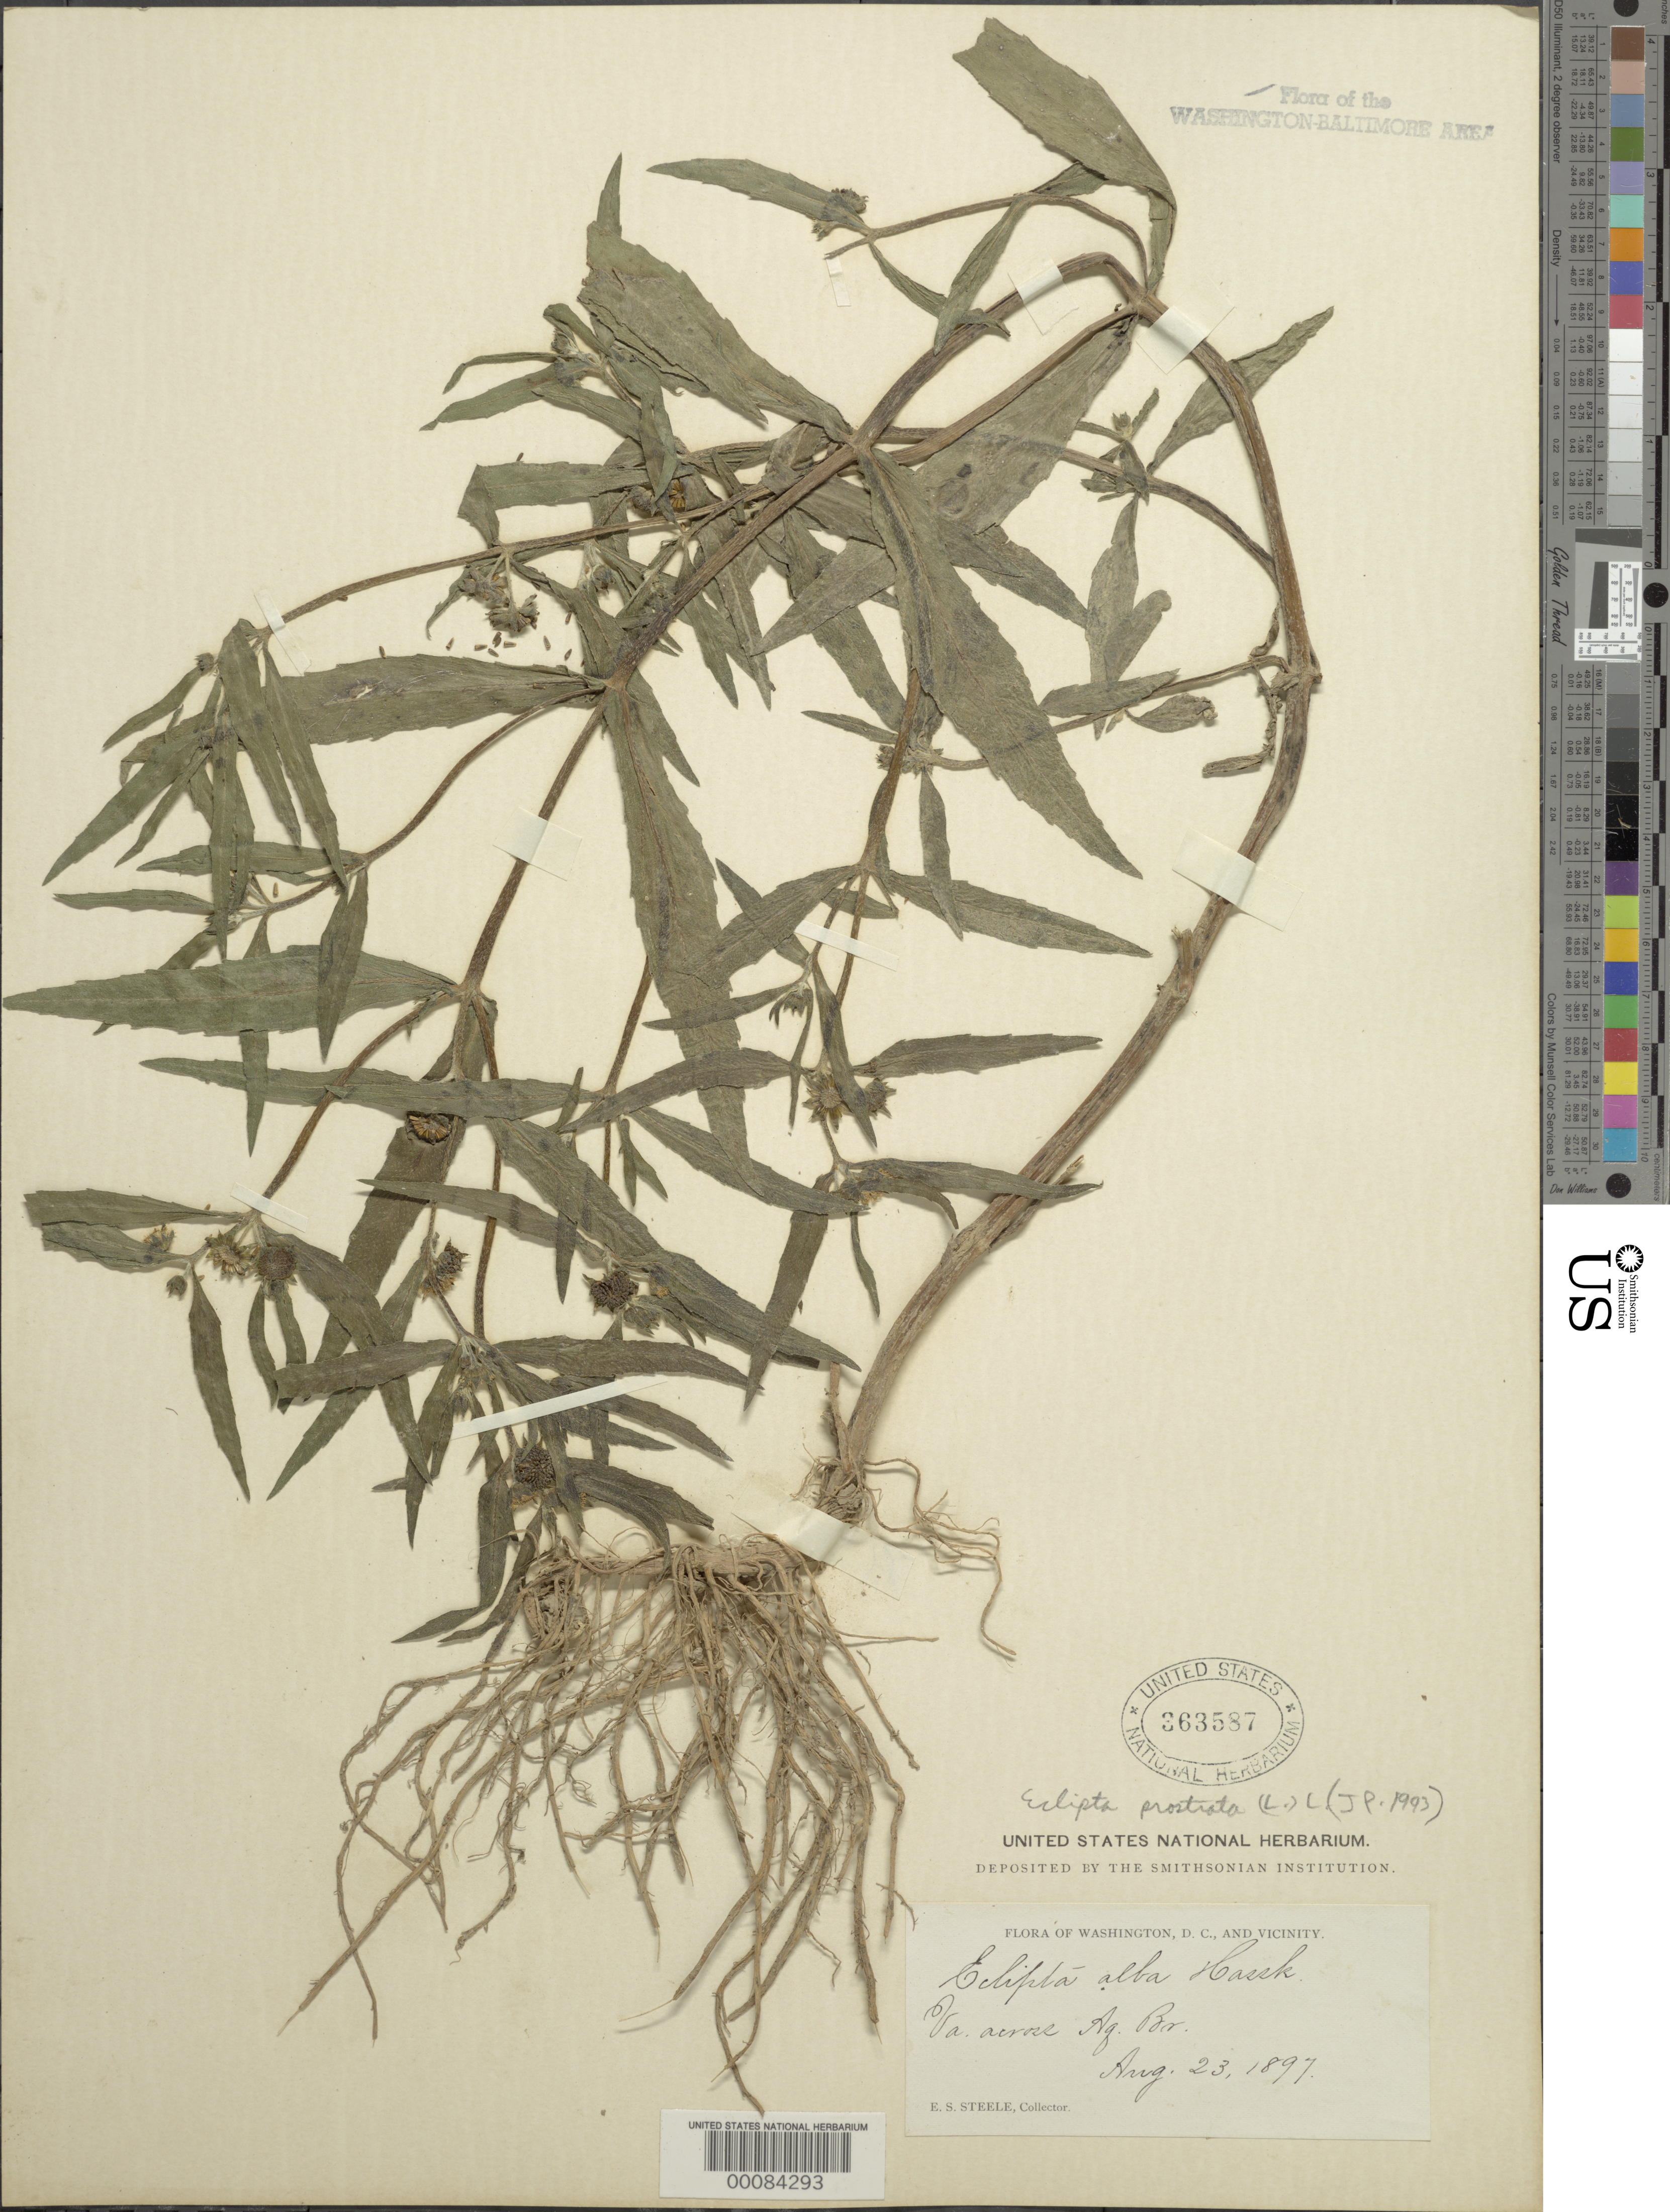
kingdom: Plantae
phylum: Tracheophyta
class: Magnoliopsida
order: Asterales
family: Asteraceae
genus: Eclipta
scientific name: Eclipta prostrata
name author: (L.) L.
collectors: E. Steele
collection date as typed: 23 Aug 1897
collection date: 1897-08-23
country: United States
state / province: Virginia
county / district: Fairfax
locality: Aqueduct Bridge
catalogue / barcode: US 363587